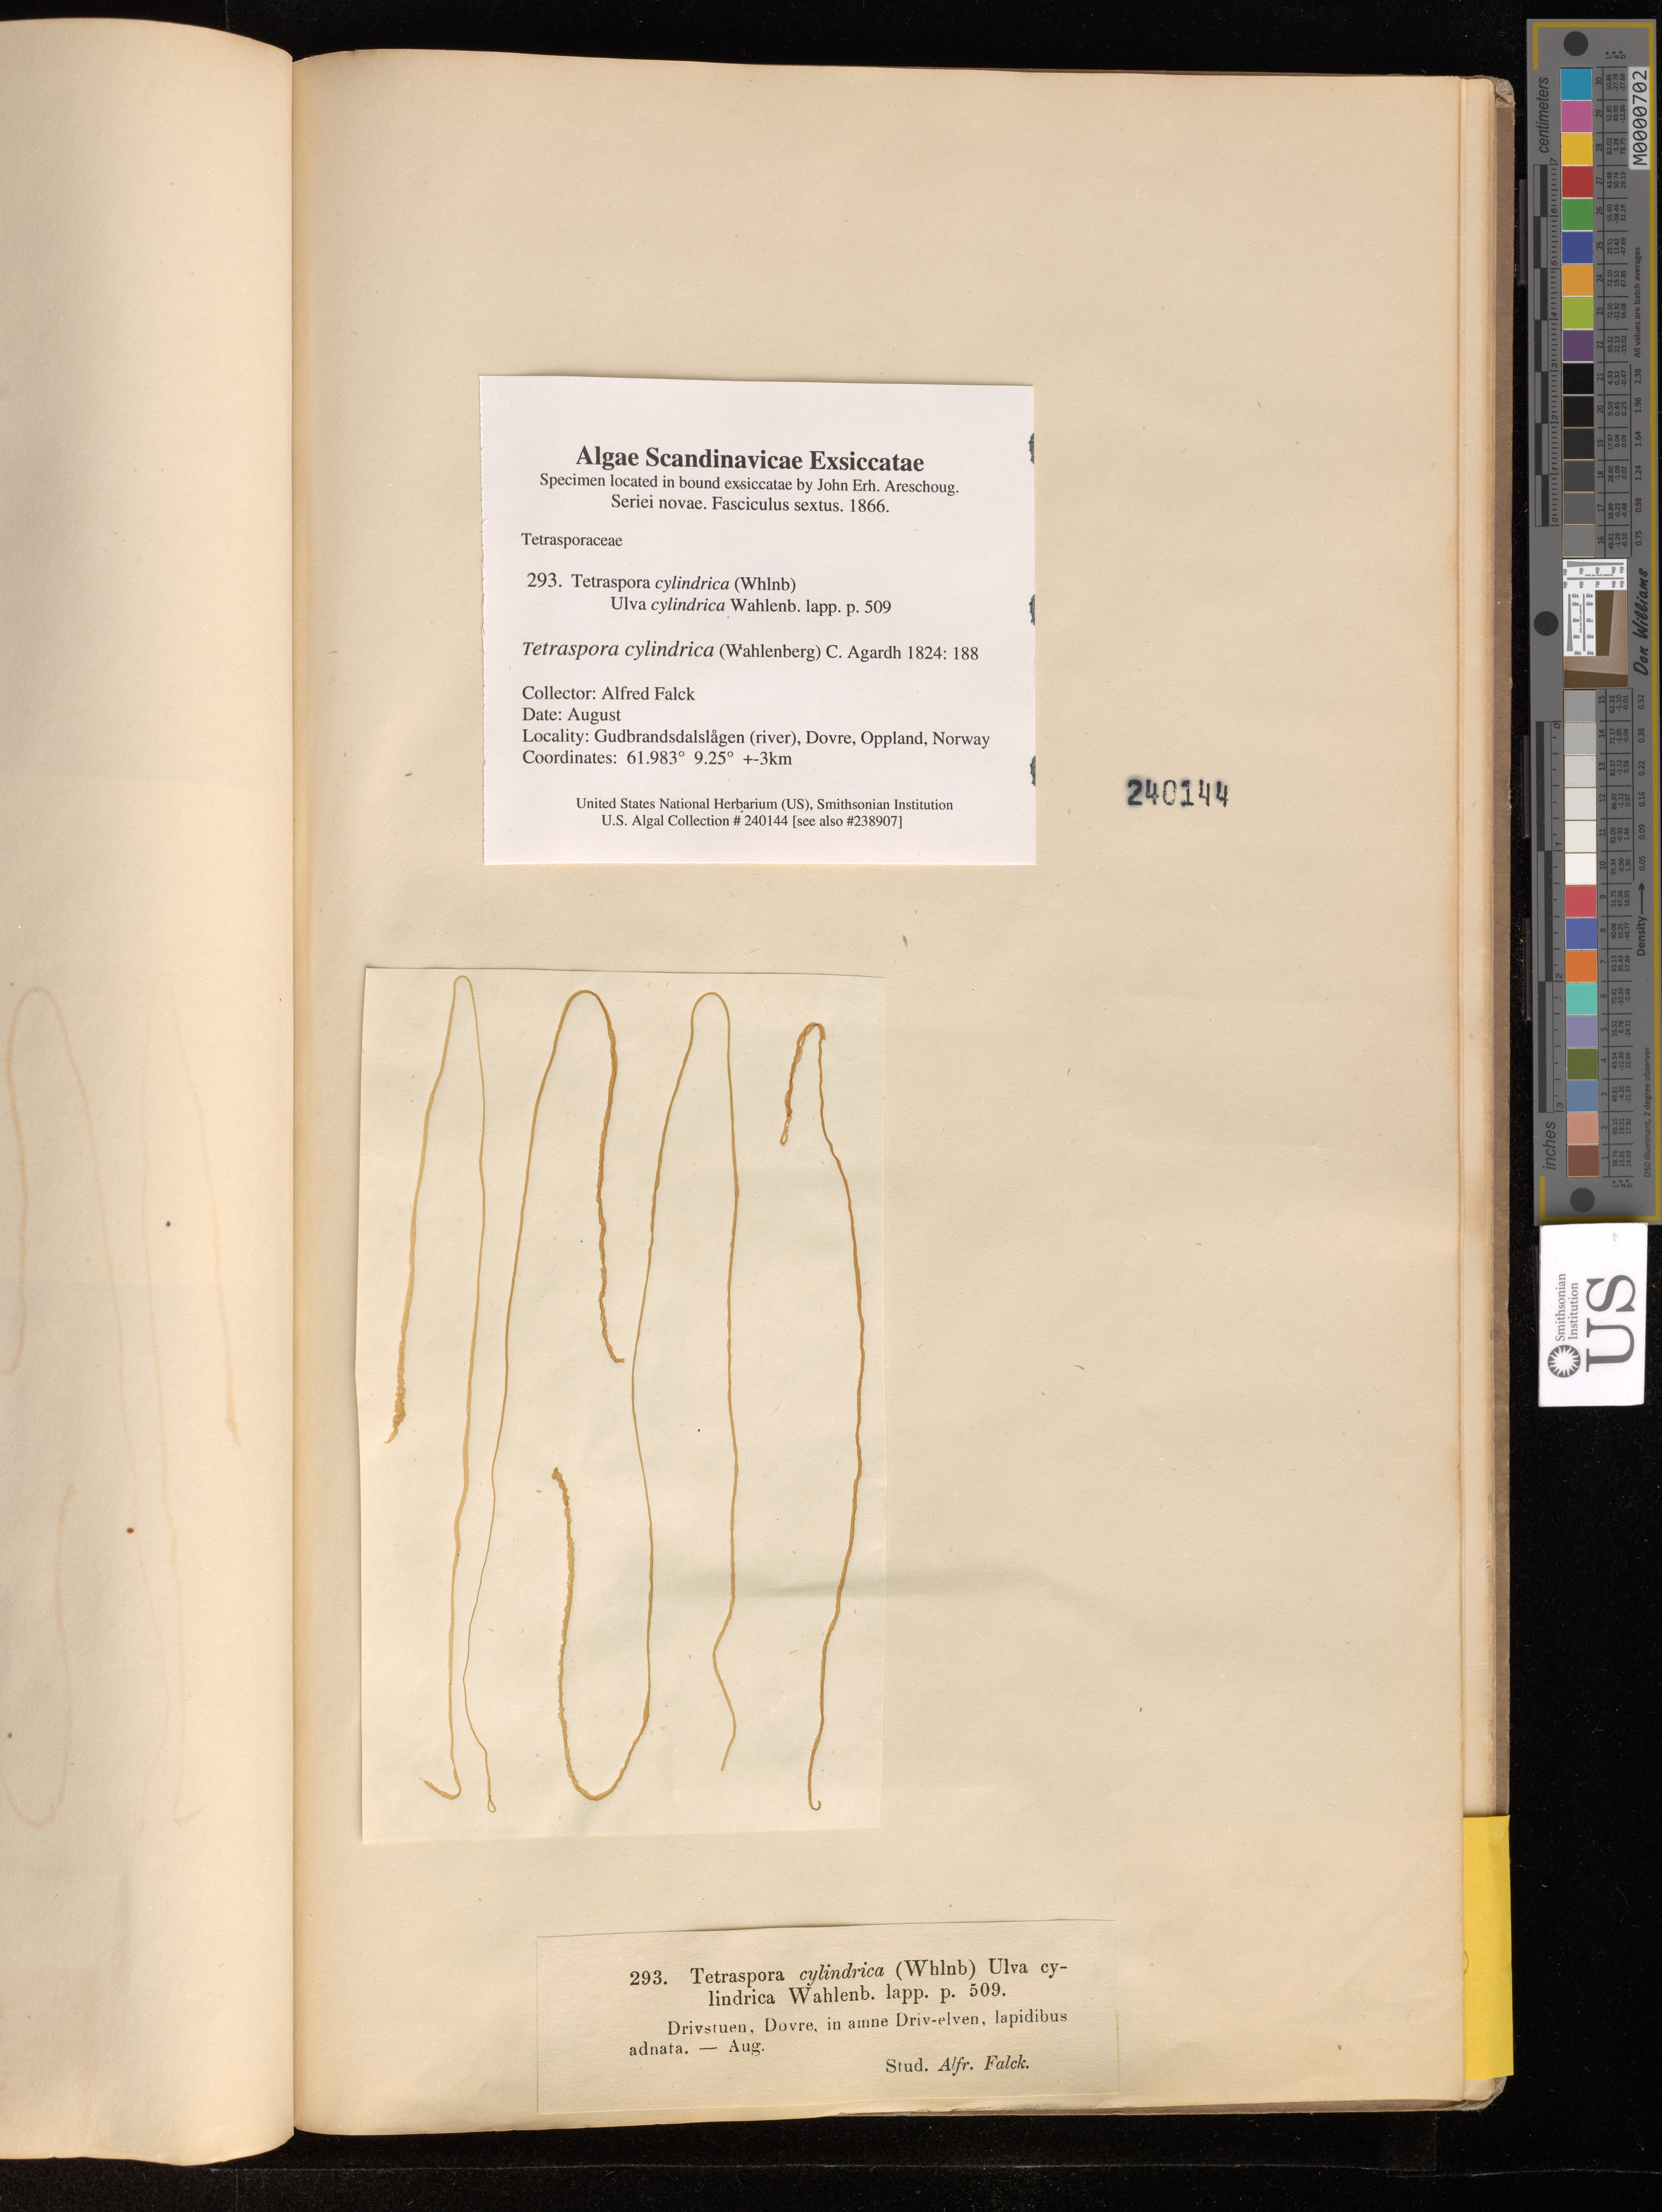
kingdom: Plantae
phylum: Chlorophyta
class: Chlorophyceae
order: Tetrasporales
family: Tetrasporaceae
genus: Tetraspora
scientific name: Tetraspora cylindrica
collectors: A. Falck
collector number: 294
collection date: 1866-08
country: Norway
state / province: Oppland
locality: Gudbrandsdalslågen (river), Dovre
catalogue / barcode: US 240144